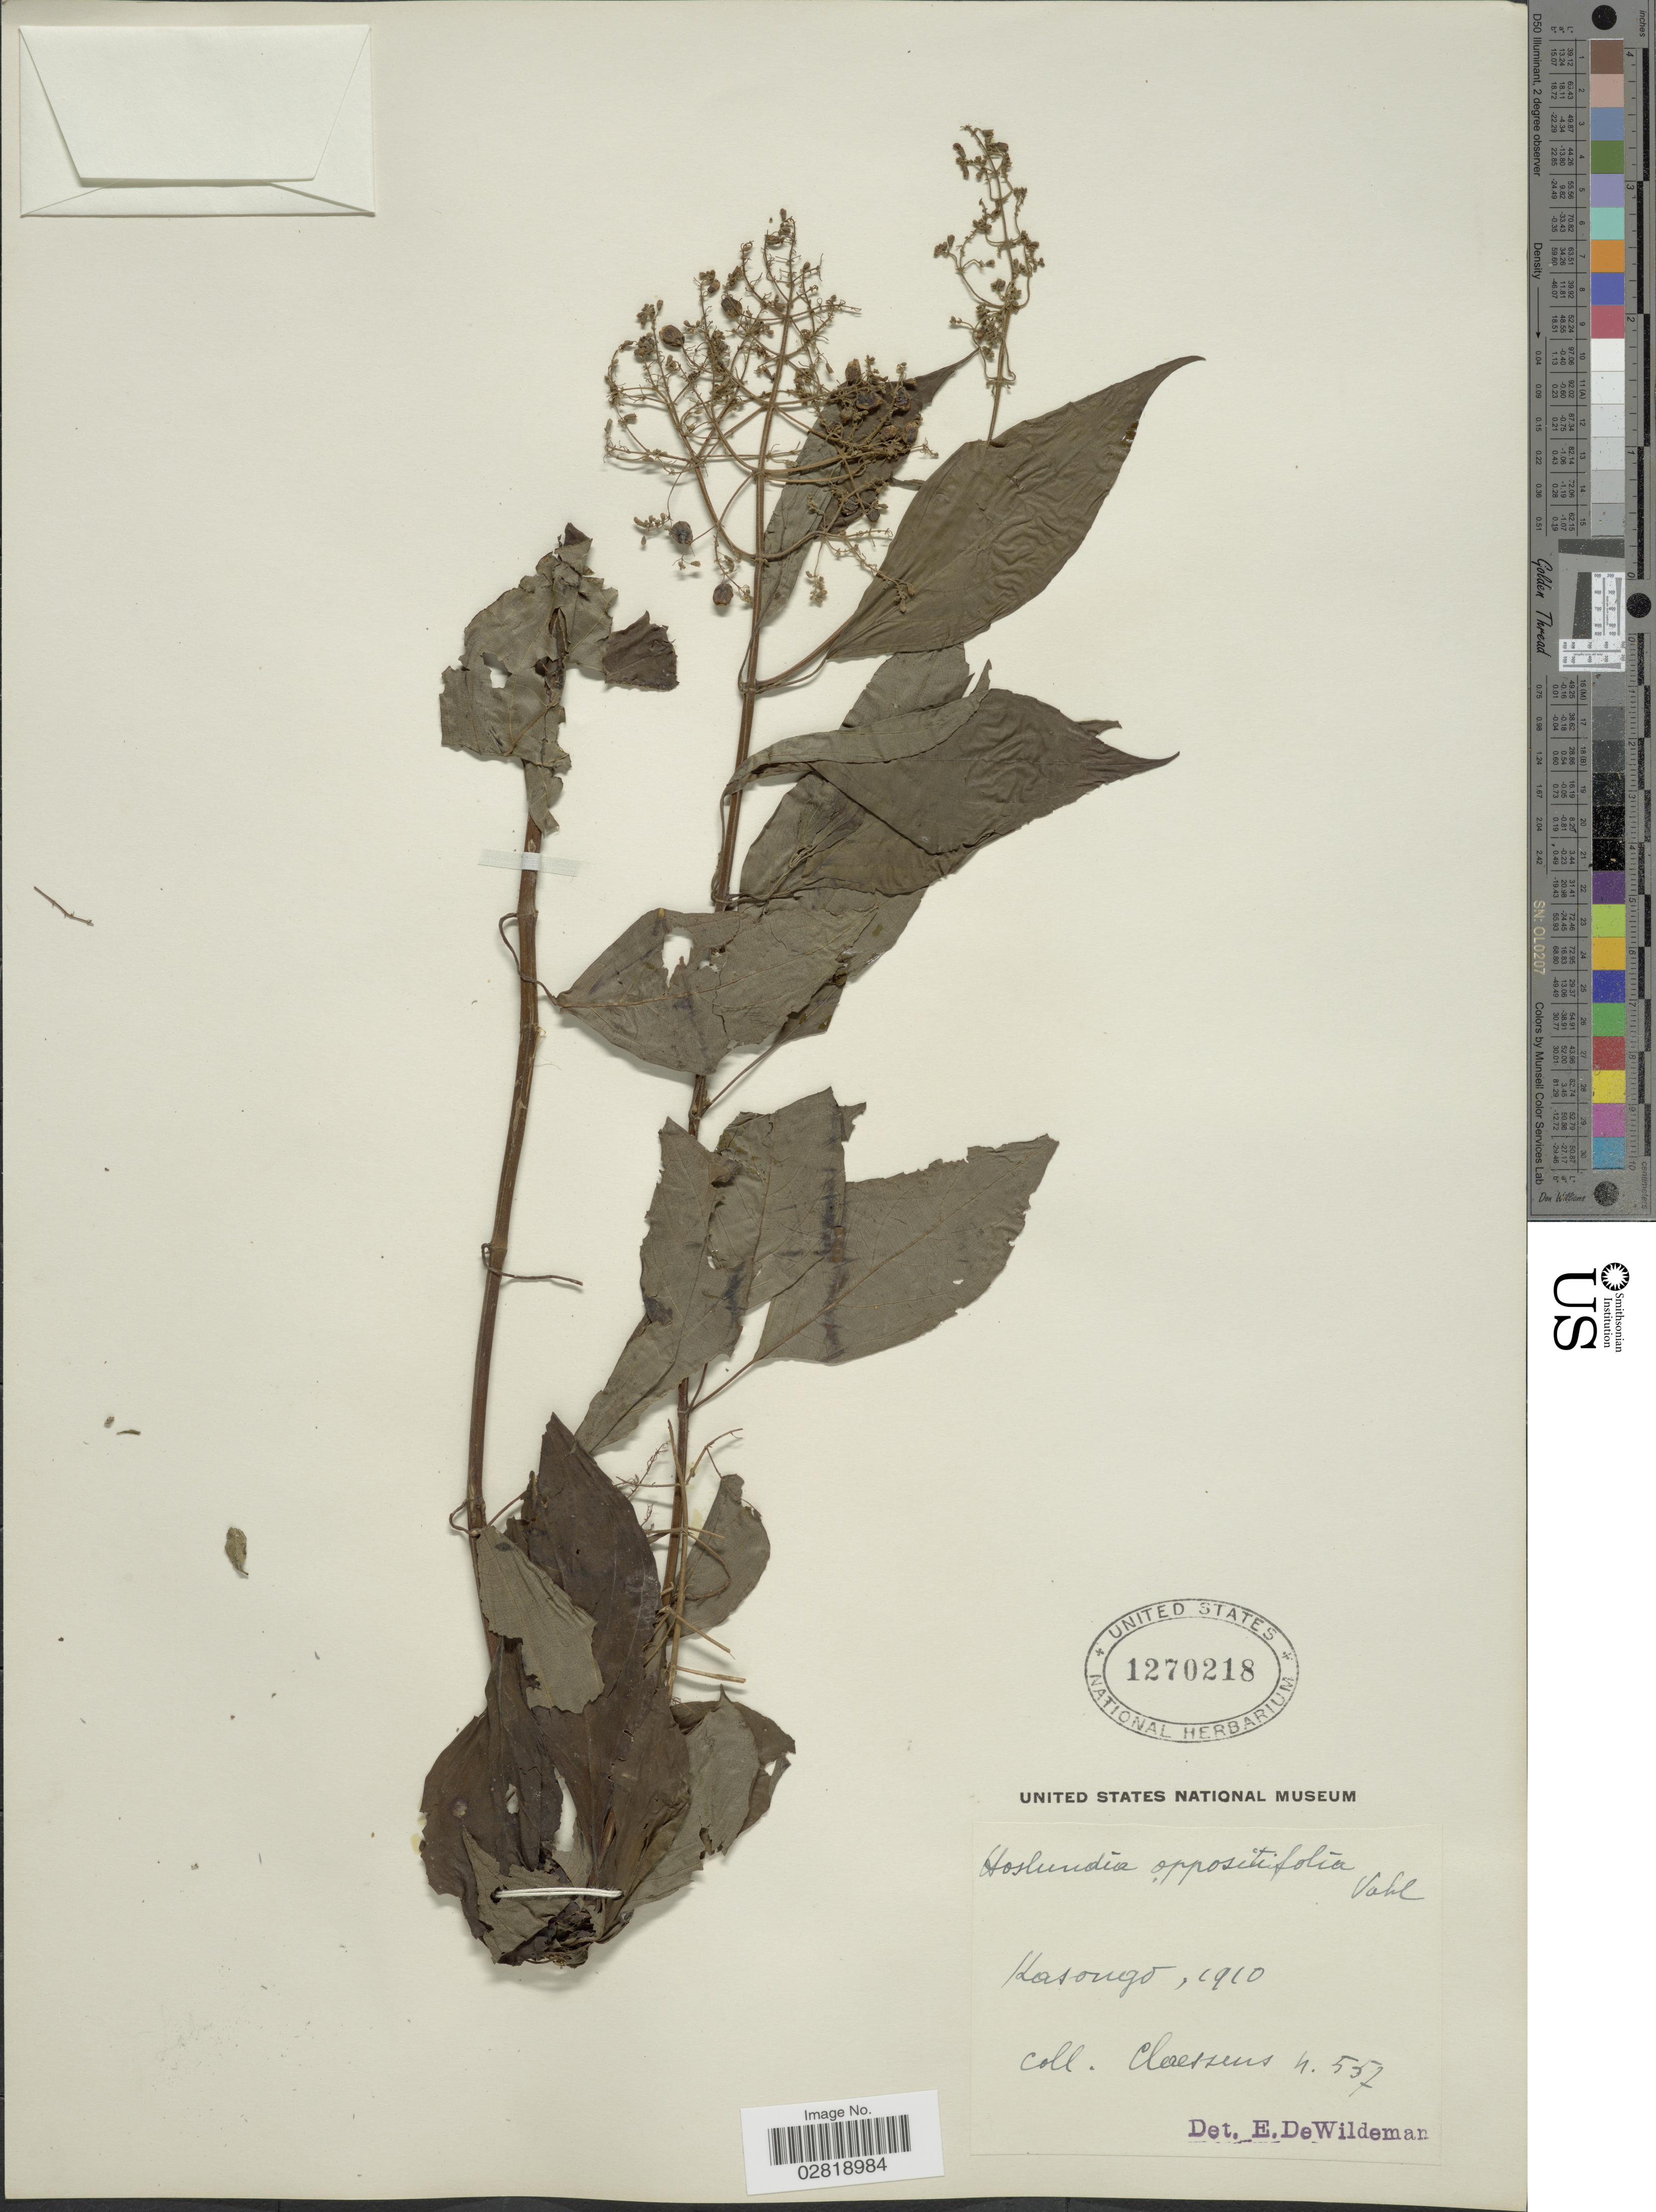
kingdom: Plantae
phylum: Tracheophyta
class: Magnoliopsida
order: Lamiales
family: Lamiaceae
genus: Hoslundia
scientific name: Hoslundia opposita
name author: Vahl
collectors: -. Claessens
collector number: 4557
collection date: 1910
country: Congo, Democratic Republic of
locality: Kasongo.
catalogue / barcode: US 1270218